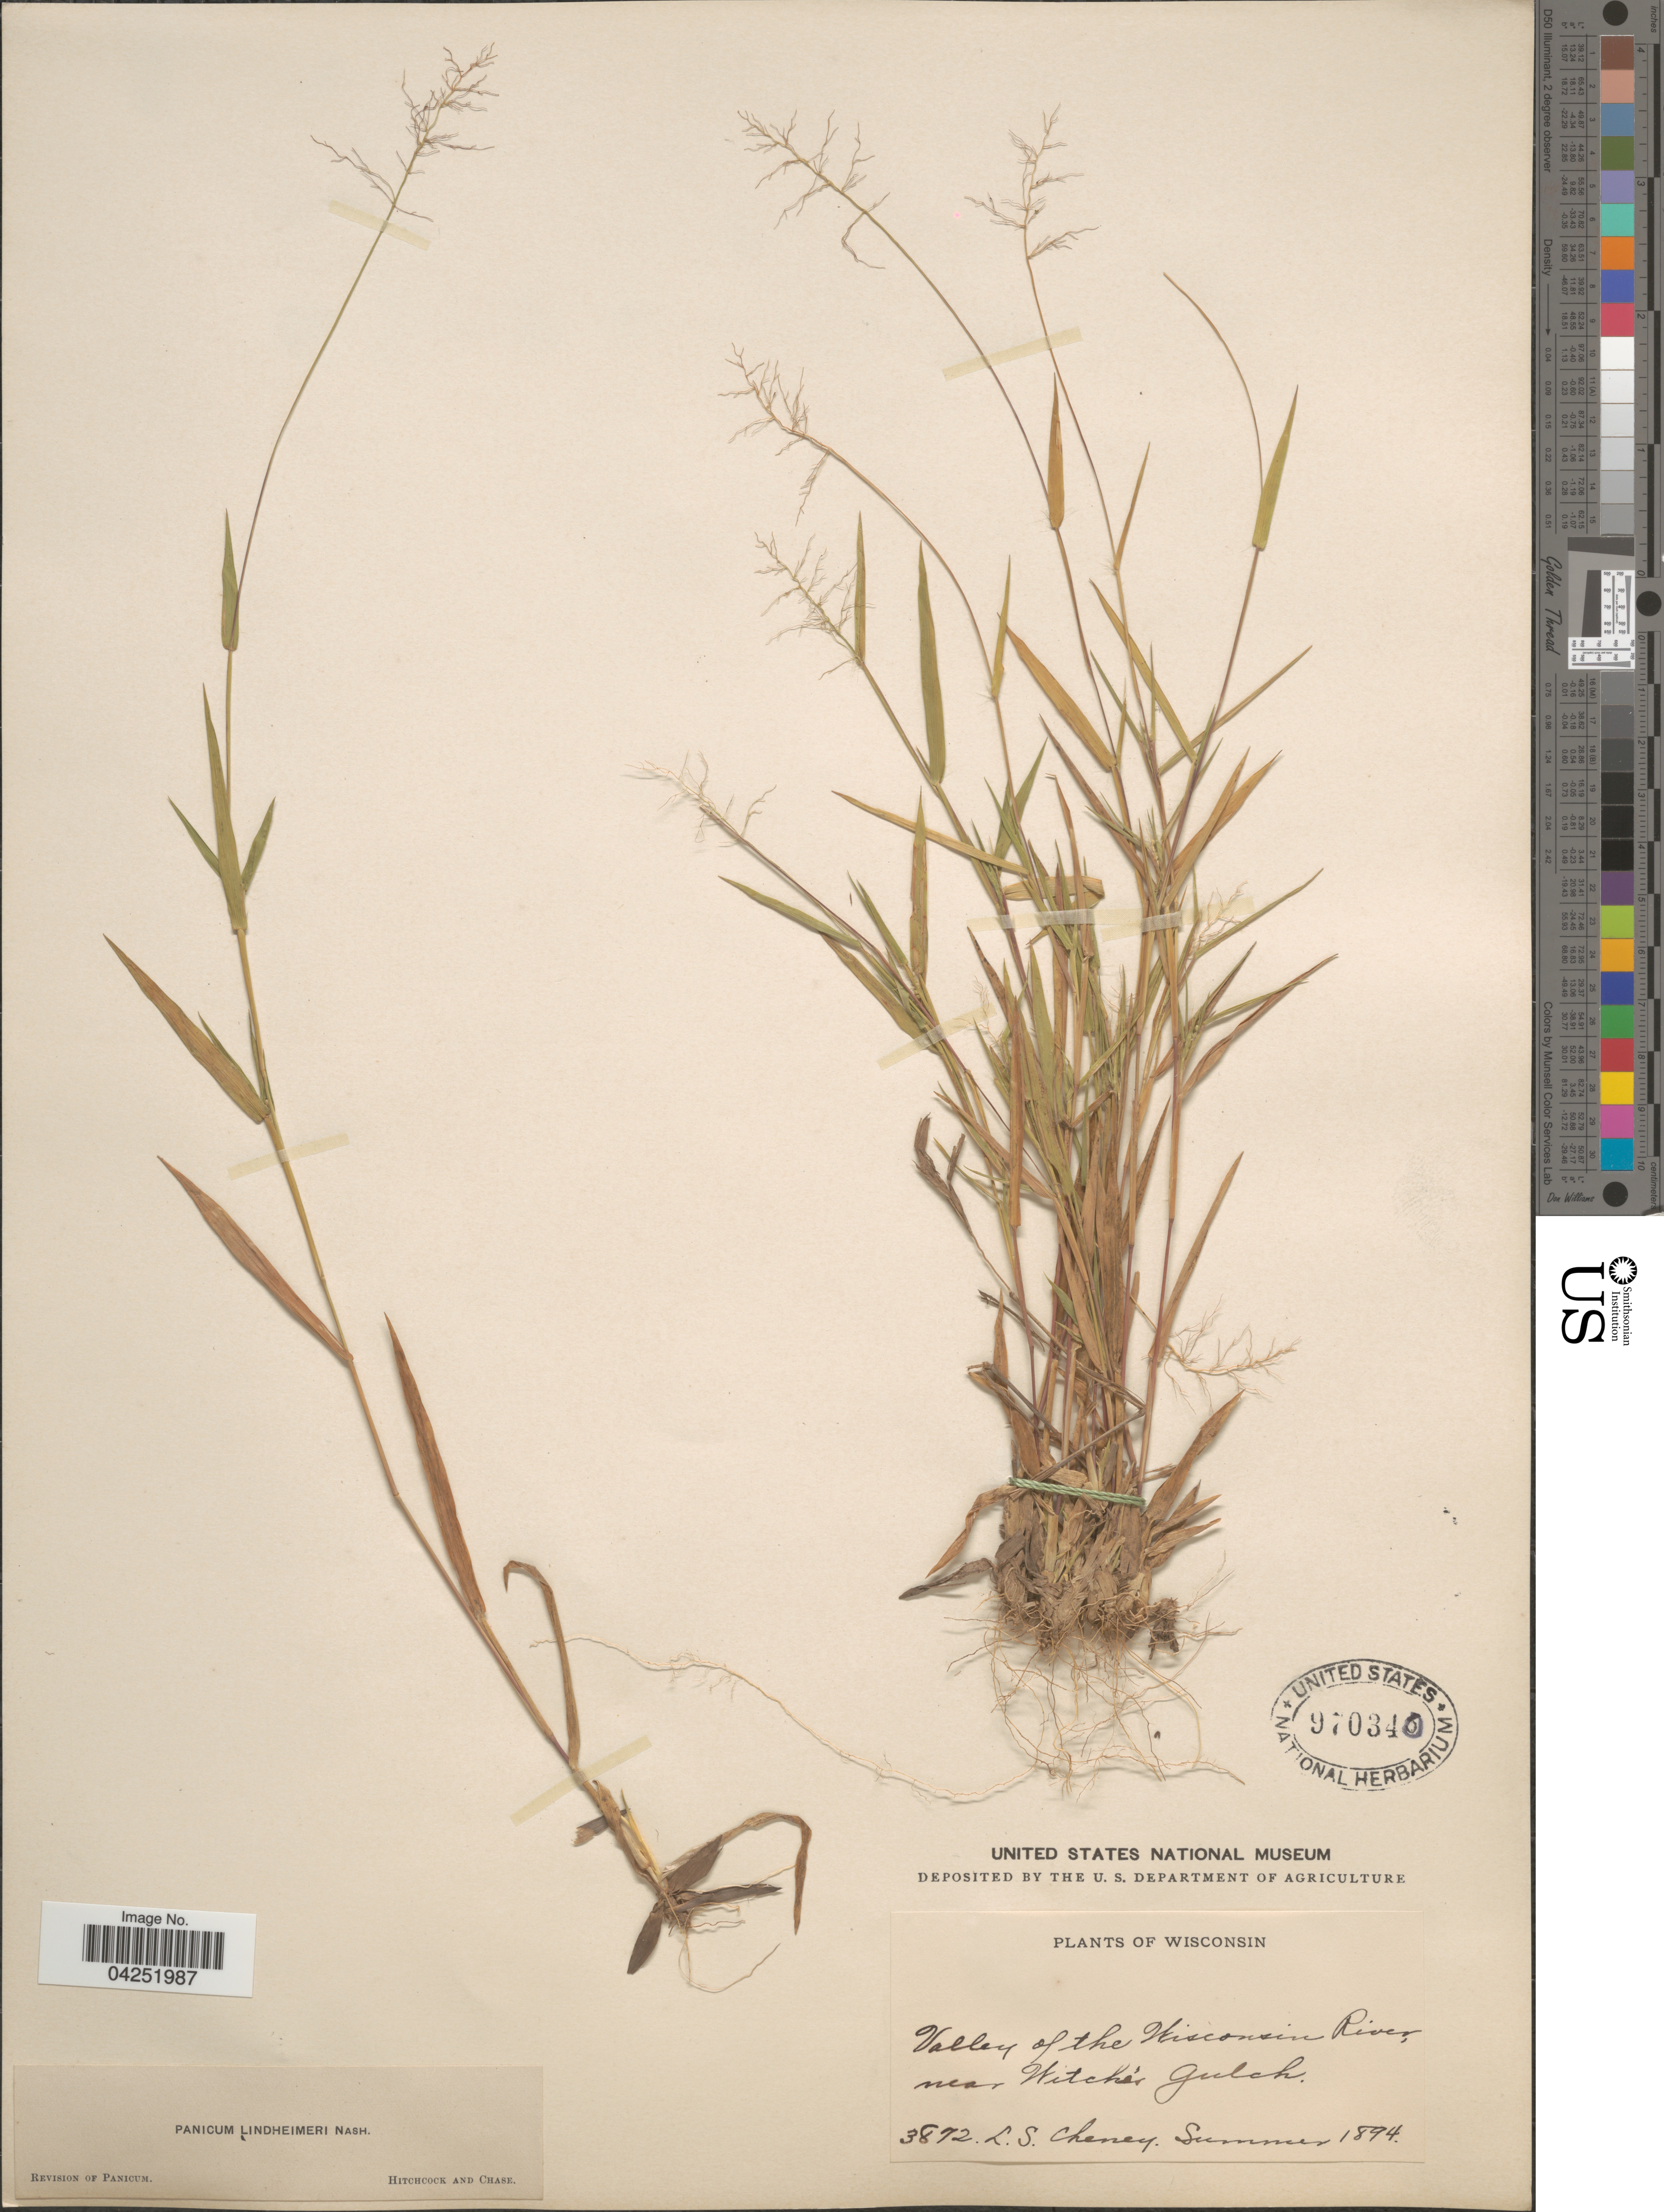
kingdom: Plantae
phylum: Tracheophyta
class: Liliopsida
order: Poales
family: Poaceae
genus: Dichanthelium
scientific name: Dichanthelium acuminatum var. lindheimeri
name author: (Nash) Gould & C.A. Clark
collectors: L. Cheney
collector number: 3872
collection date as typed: Summer 1894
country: United States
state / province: Wisconsin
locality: Valley of the Wisconsin River, near Witcher Gulch.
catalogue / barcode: US 970340